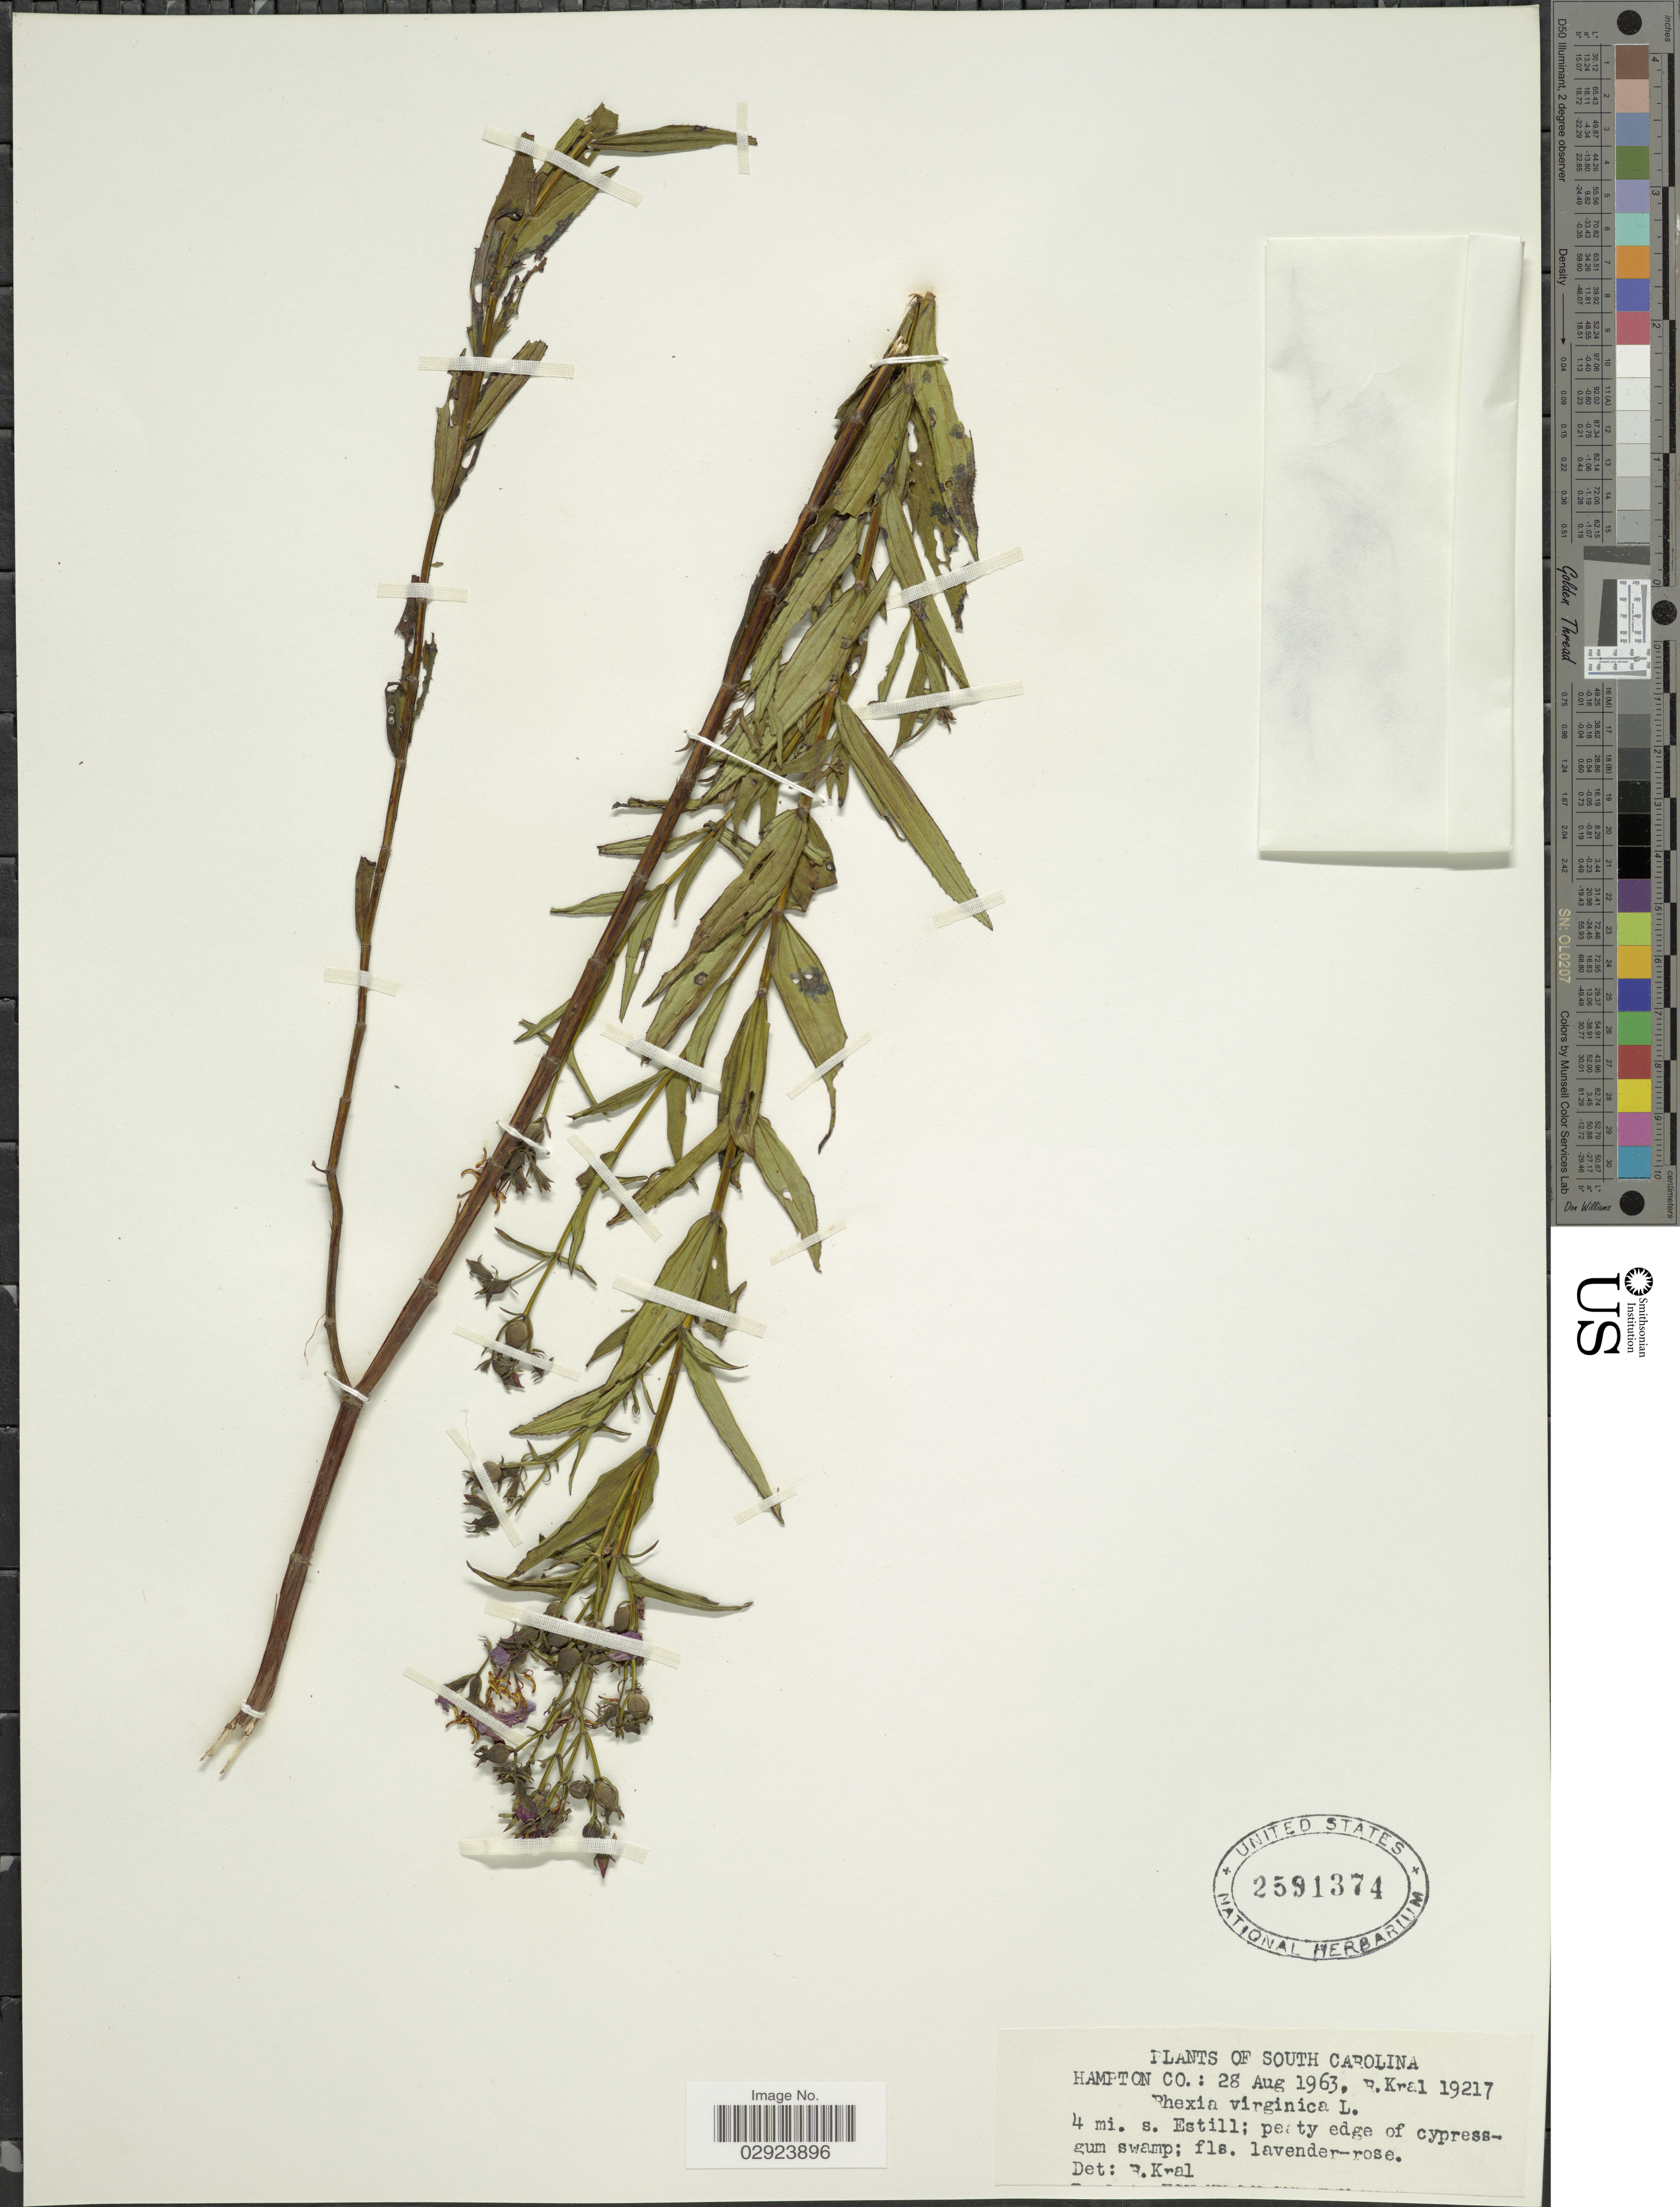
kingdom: Plantae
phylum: Tracheophyta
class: Magnoliopsida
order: Myrtales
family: Melastomataceae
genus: Rhexia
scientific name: Rhexia virginica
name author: L.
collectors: R. Kral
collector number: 19217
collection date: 1963-08-28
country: United States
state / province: South Carolina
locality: Hampton Co.: 4 mi. s. Estill; peaty edge of cypress-gum swamp.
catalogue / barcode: US 2591374